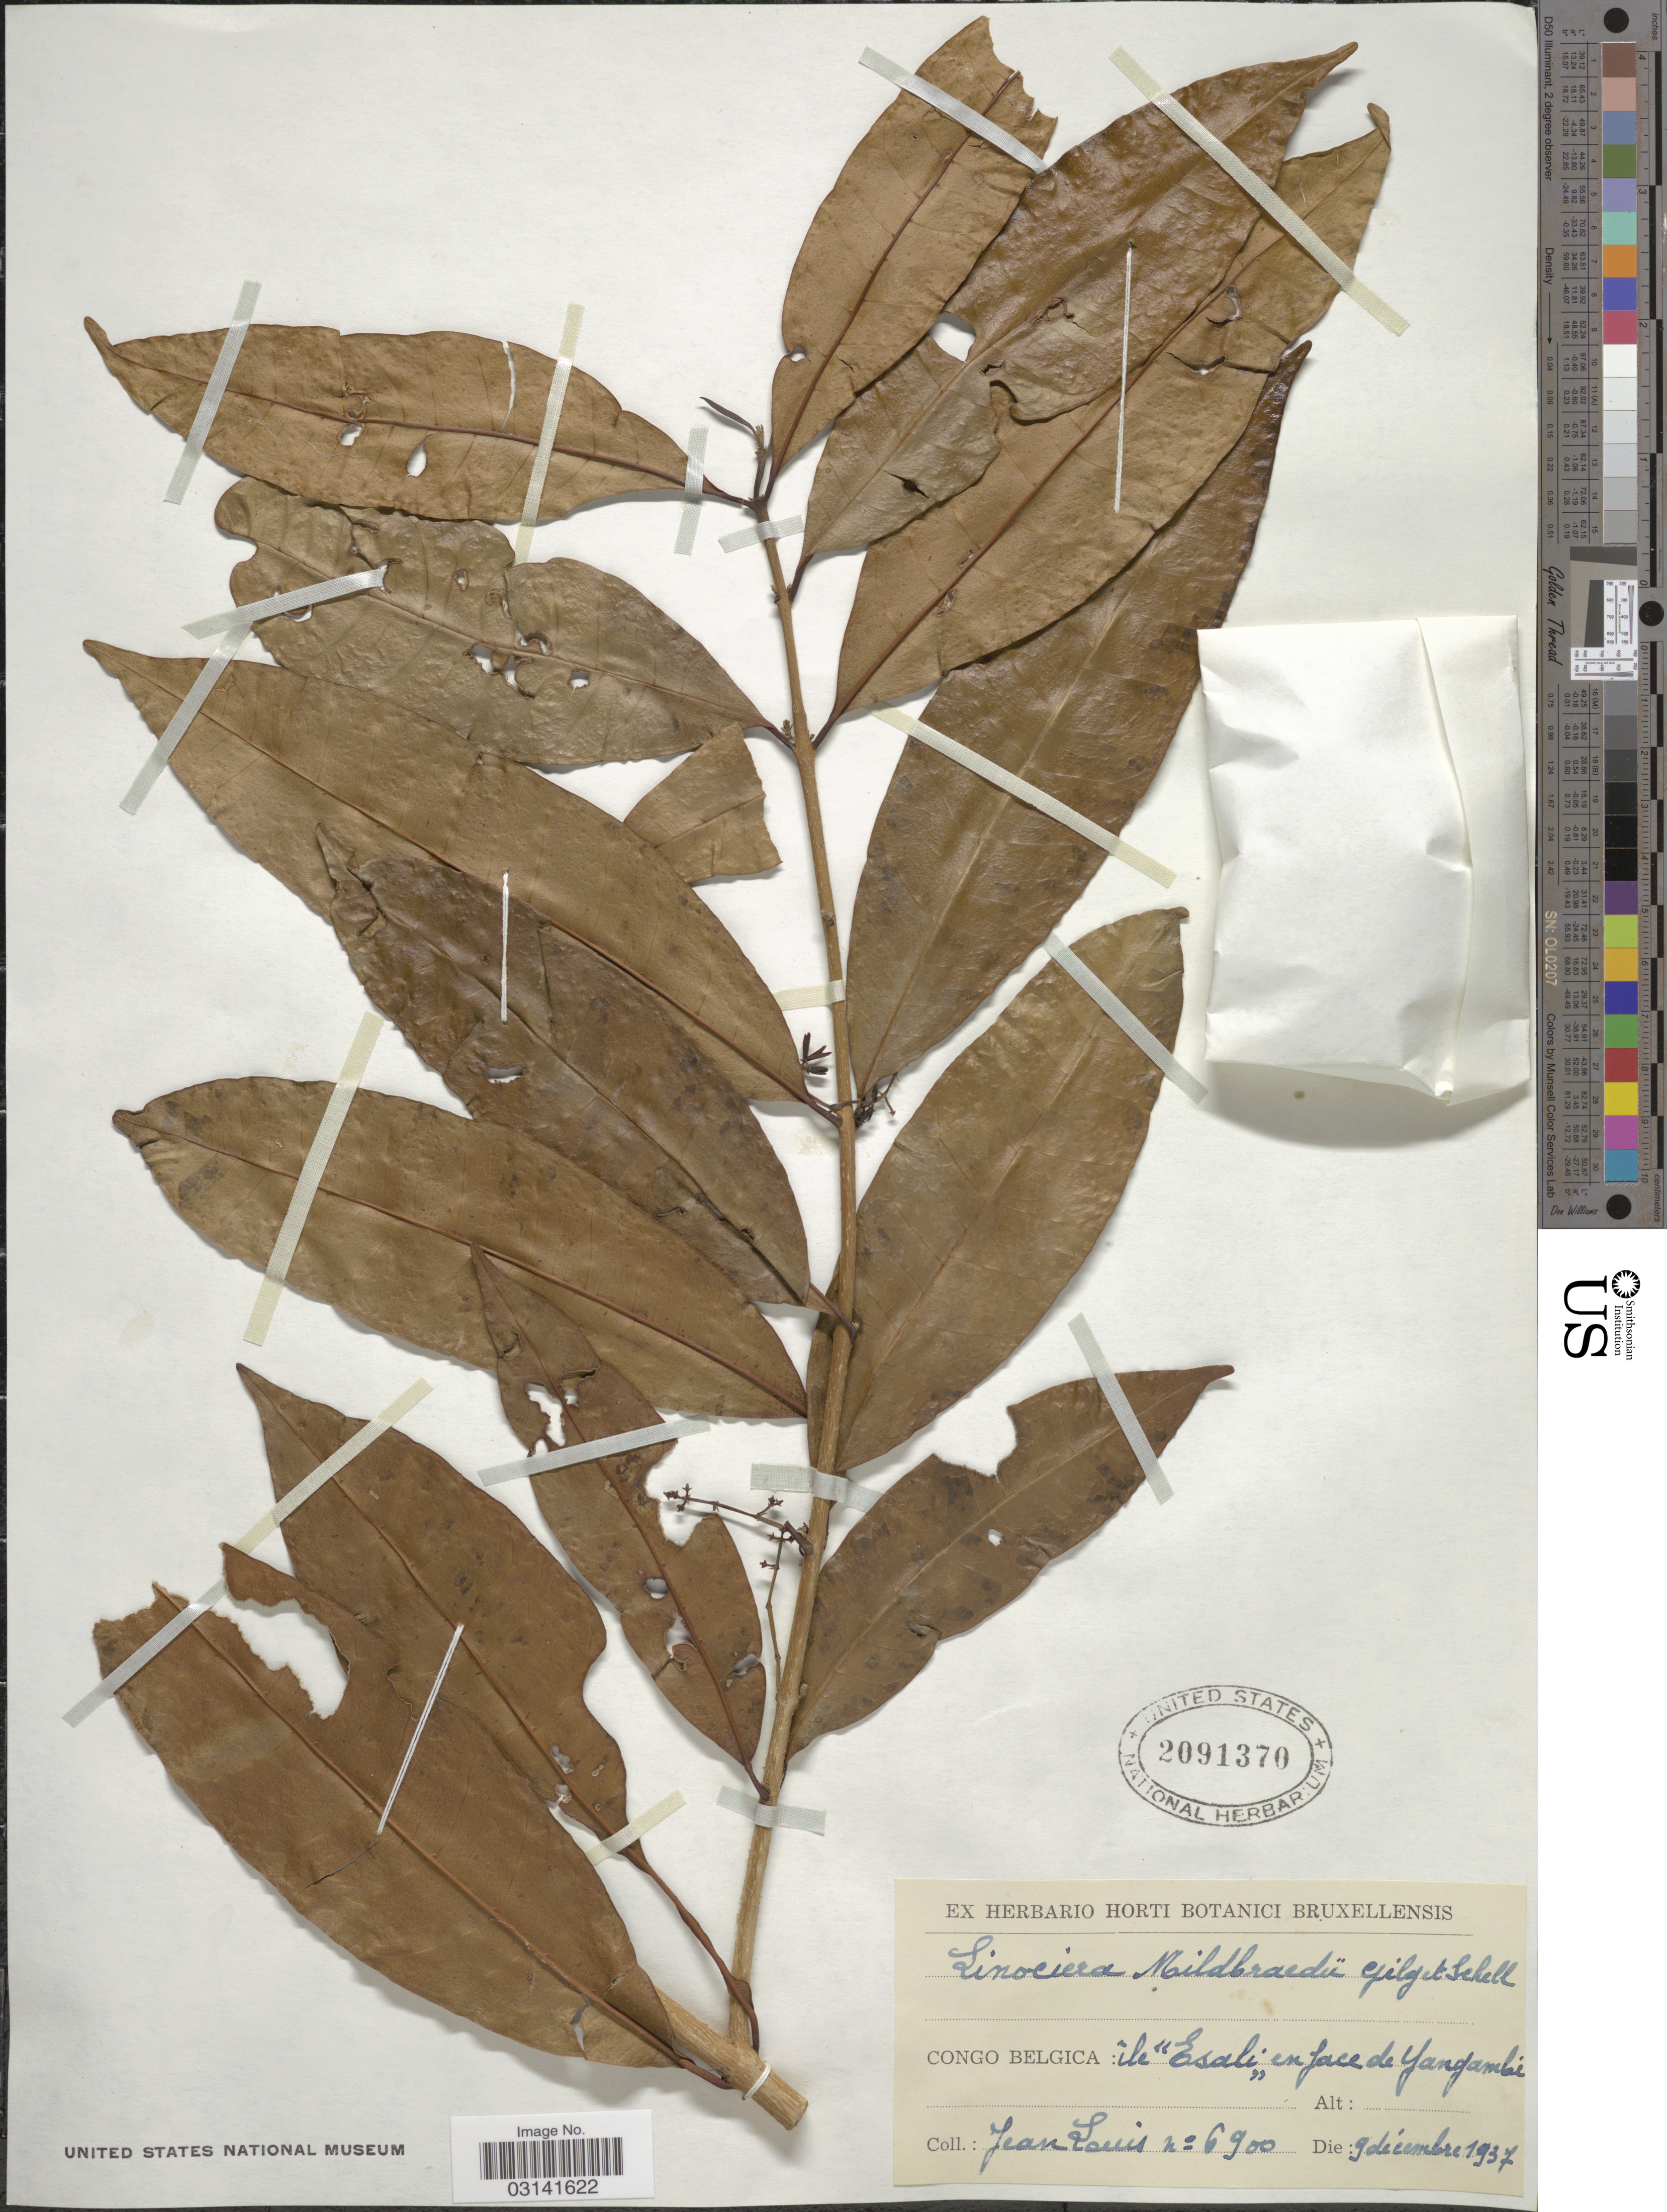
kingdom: Plantae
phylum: Tracheophyta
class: Magnoliopsida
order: Lamiales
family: Oleaceae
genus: Chionanthus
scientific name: Chionanthus africanus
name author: Thwaites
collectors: J. Louis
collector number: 6900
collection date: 1937-12-09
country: Congo, Democratic Republic of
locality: Congo Belgica: île "Esali" en face de Yangambi.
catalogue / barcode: US 2091370